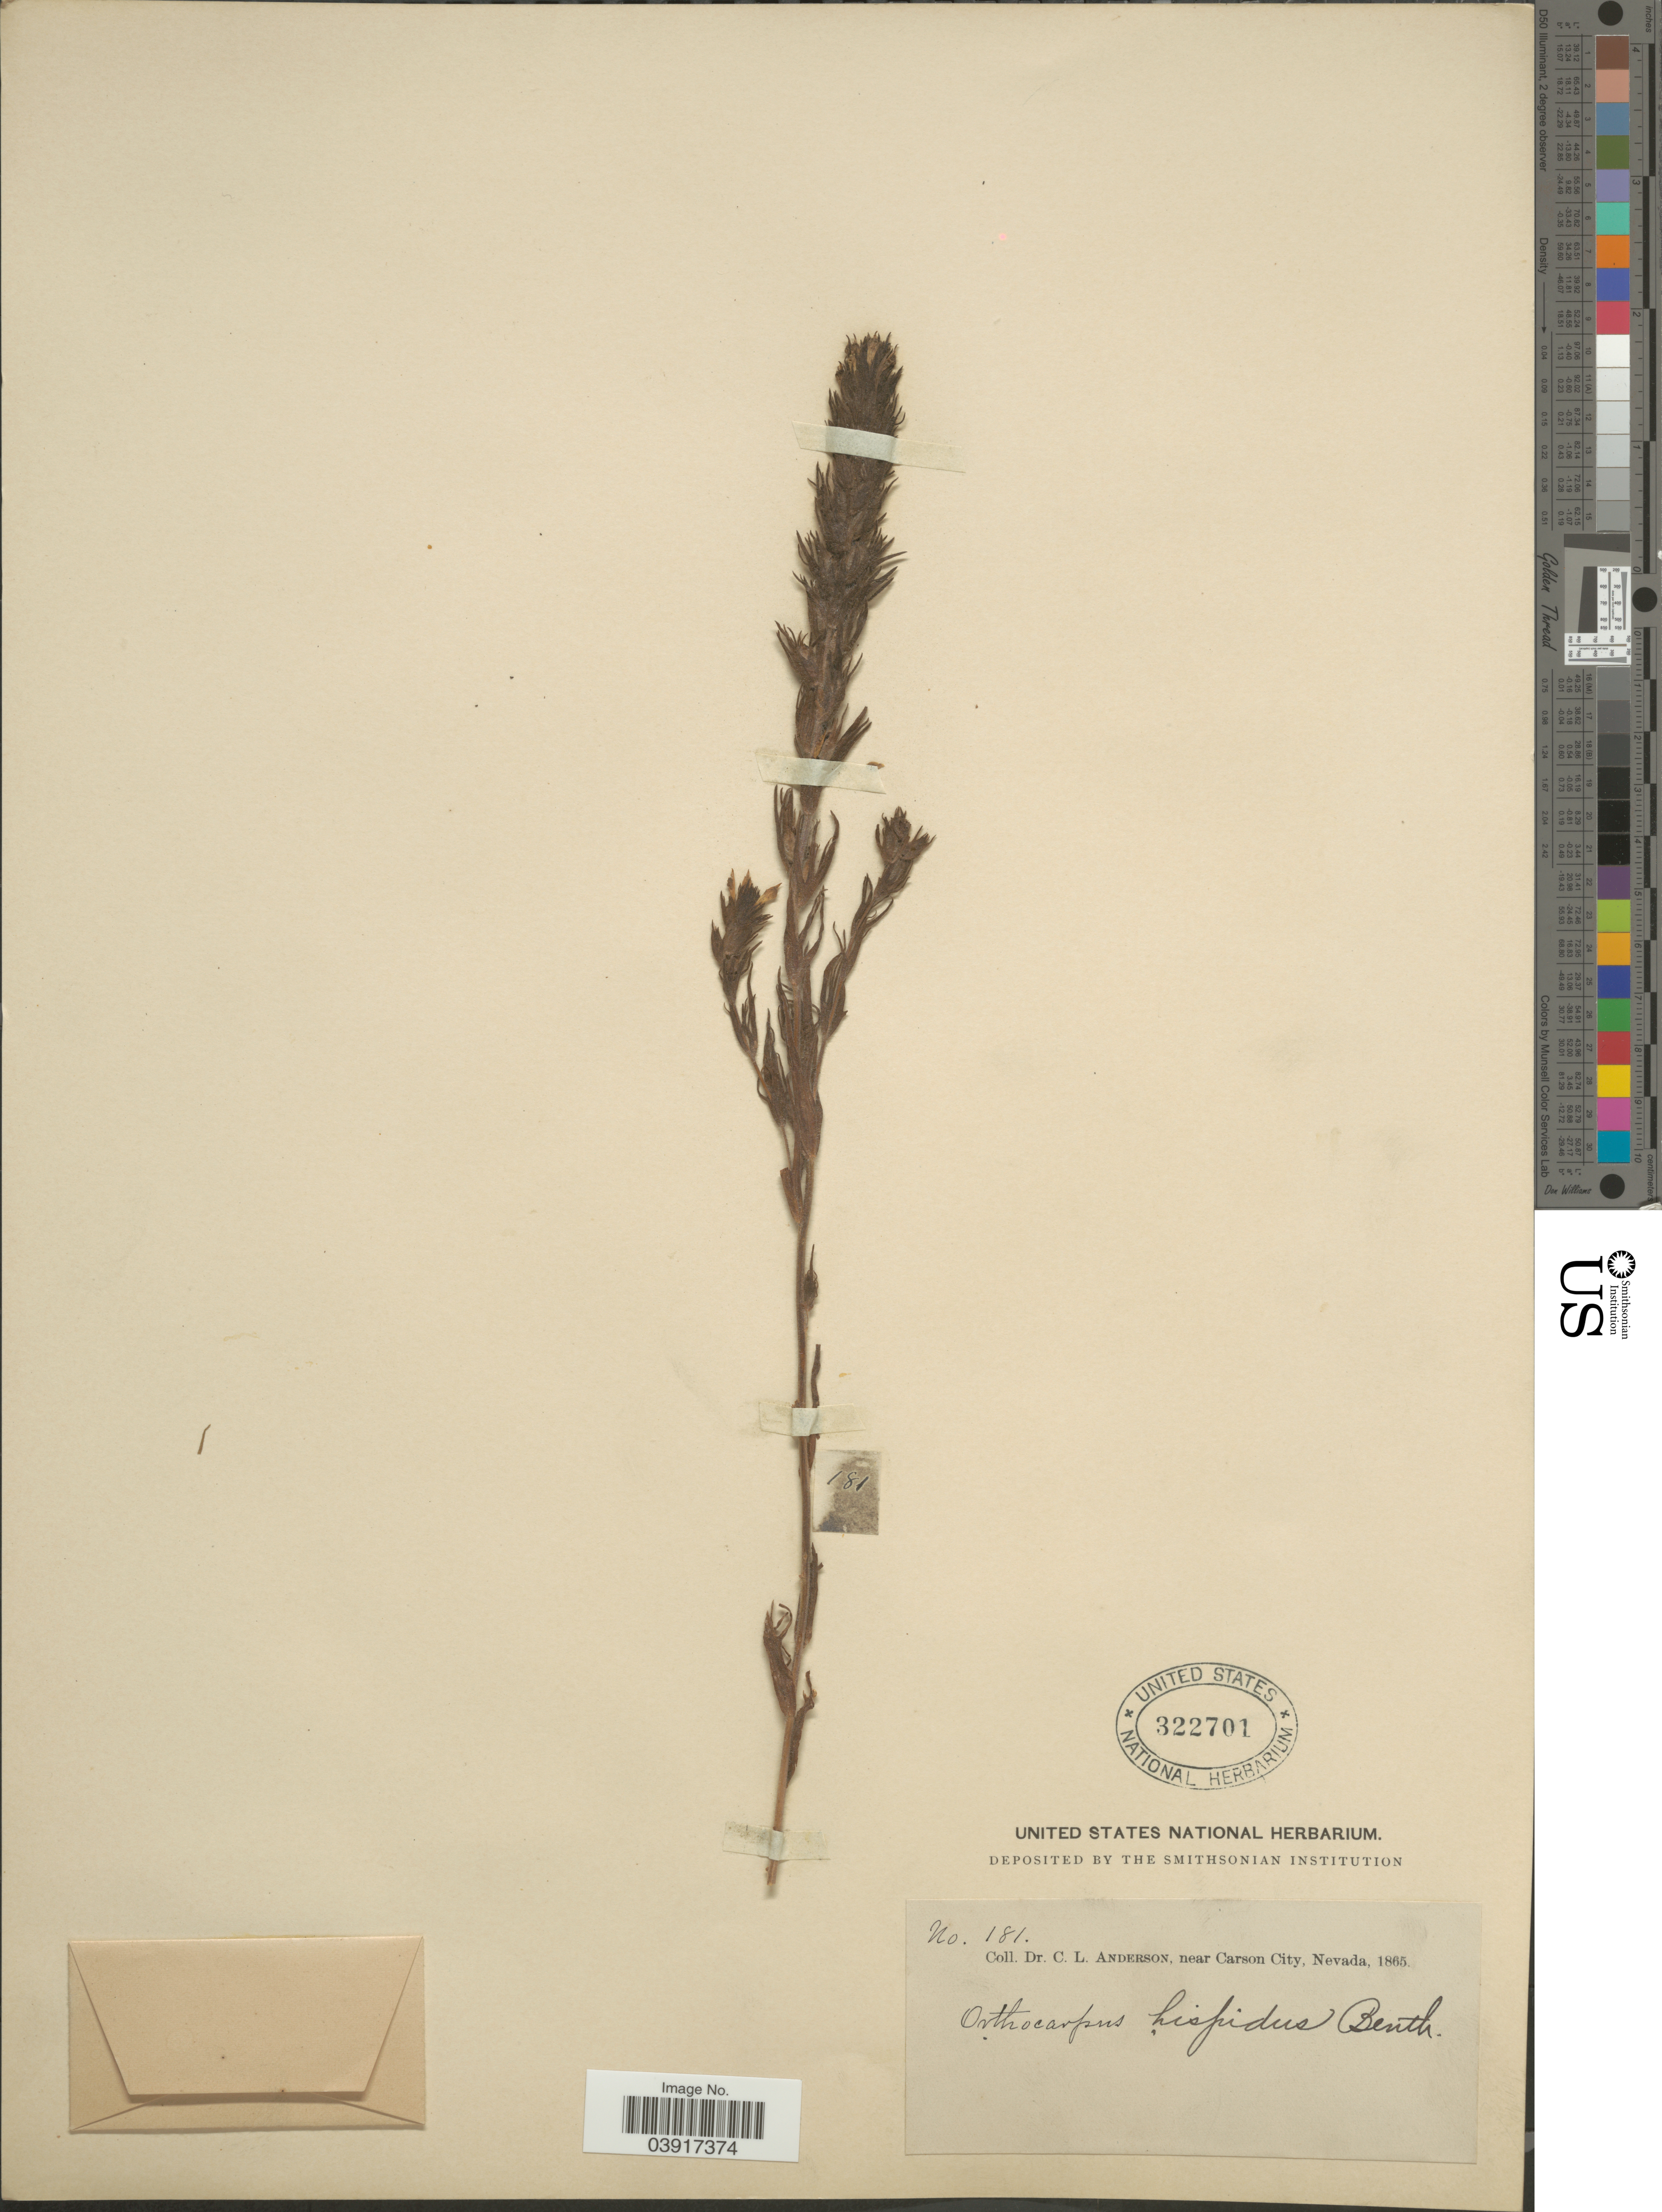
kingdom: Plantae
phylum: Tracheophyta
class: Magnoliopsida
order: Lamiales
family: Orobanchaceae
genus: Orthocarpus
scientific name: Orthocarpus hispidus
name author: Benth.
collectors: C. L. Anderson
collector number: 181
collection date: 1865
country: United States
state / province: Nevada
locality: Near Carson City.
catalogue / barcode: US 322701